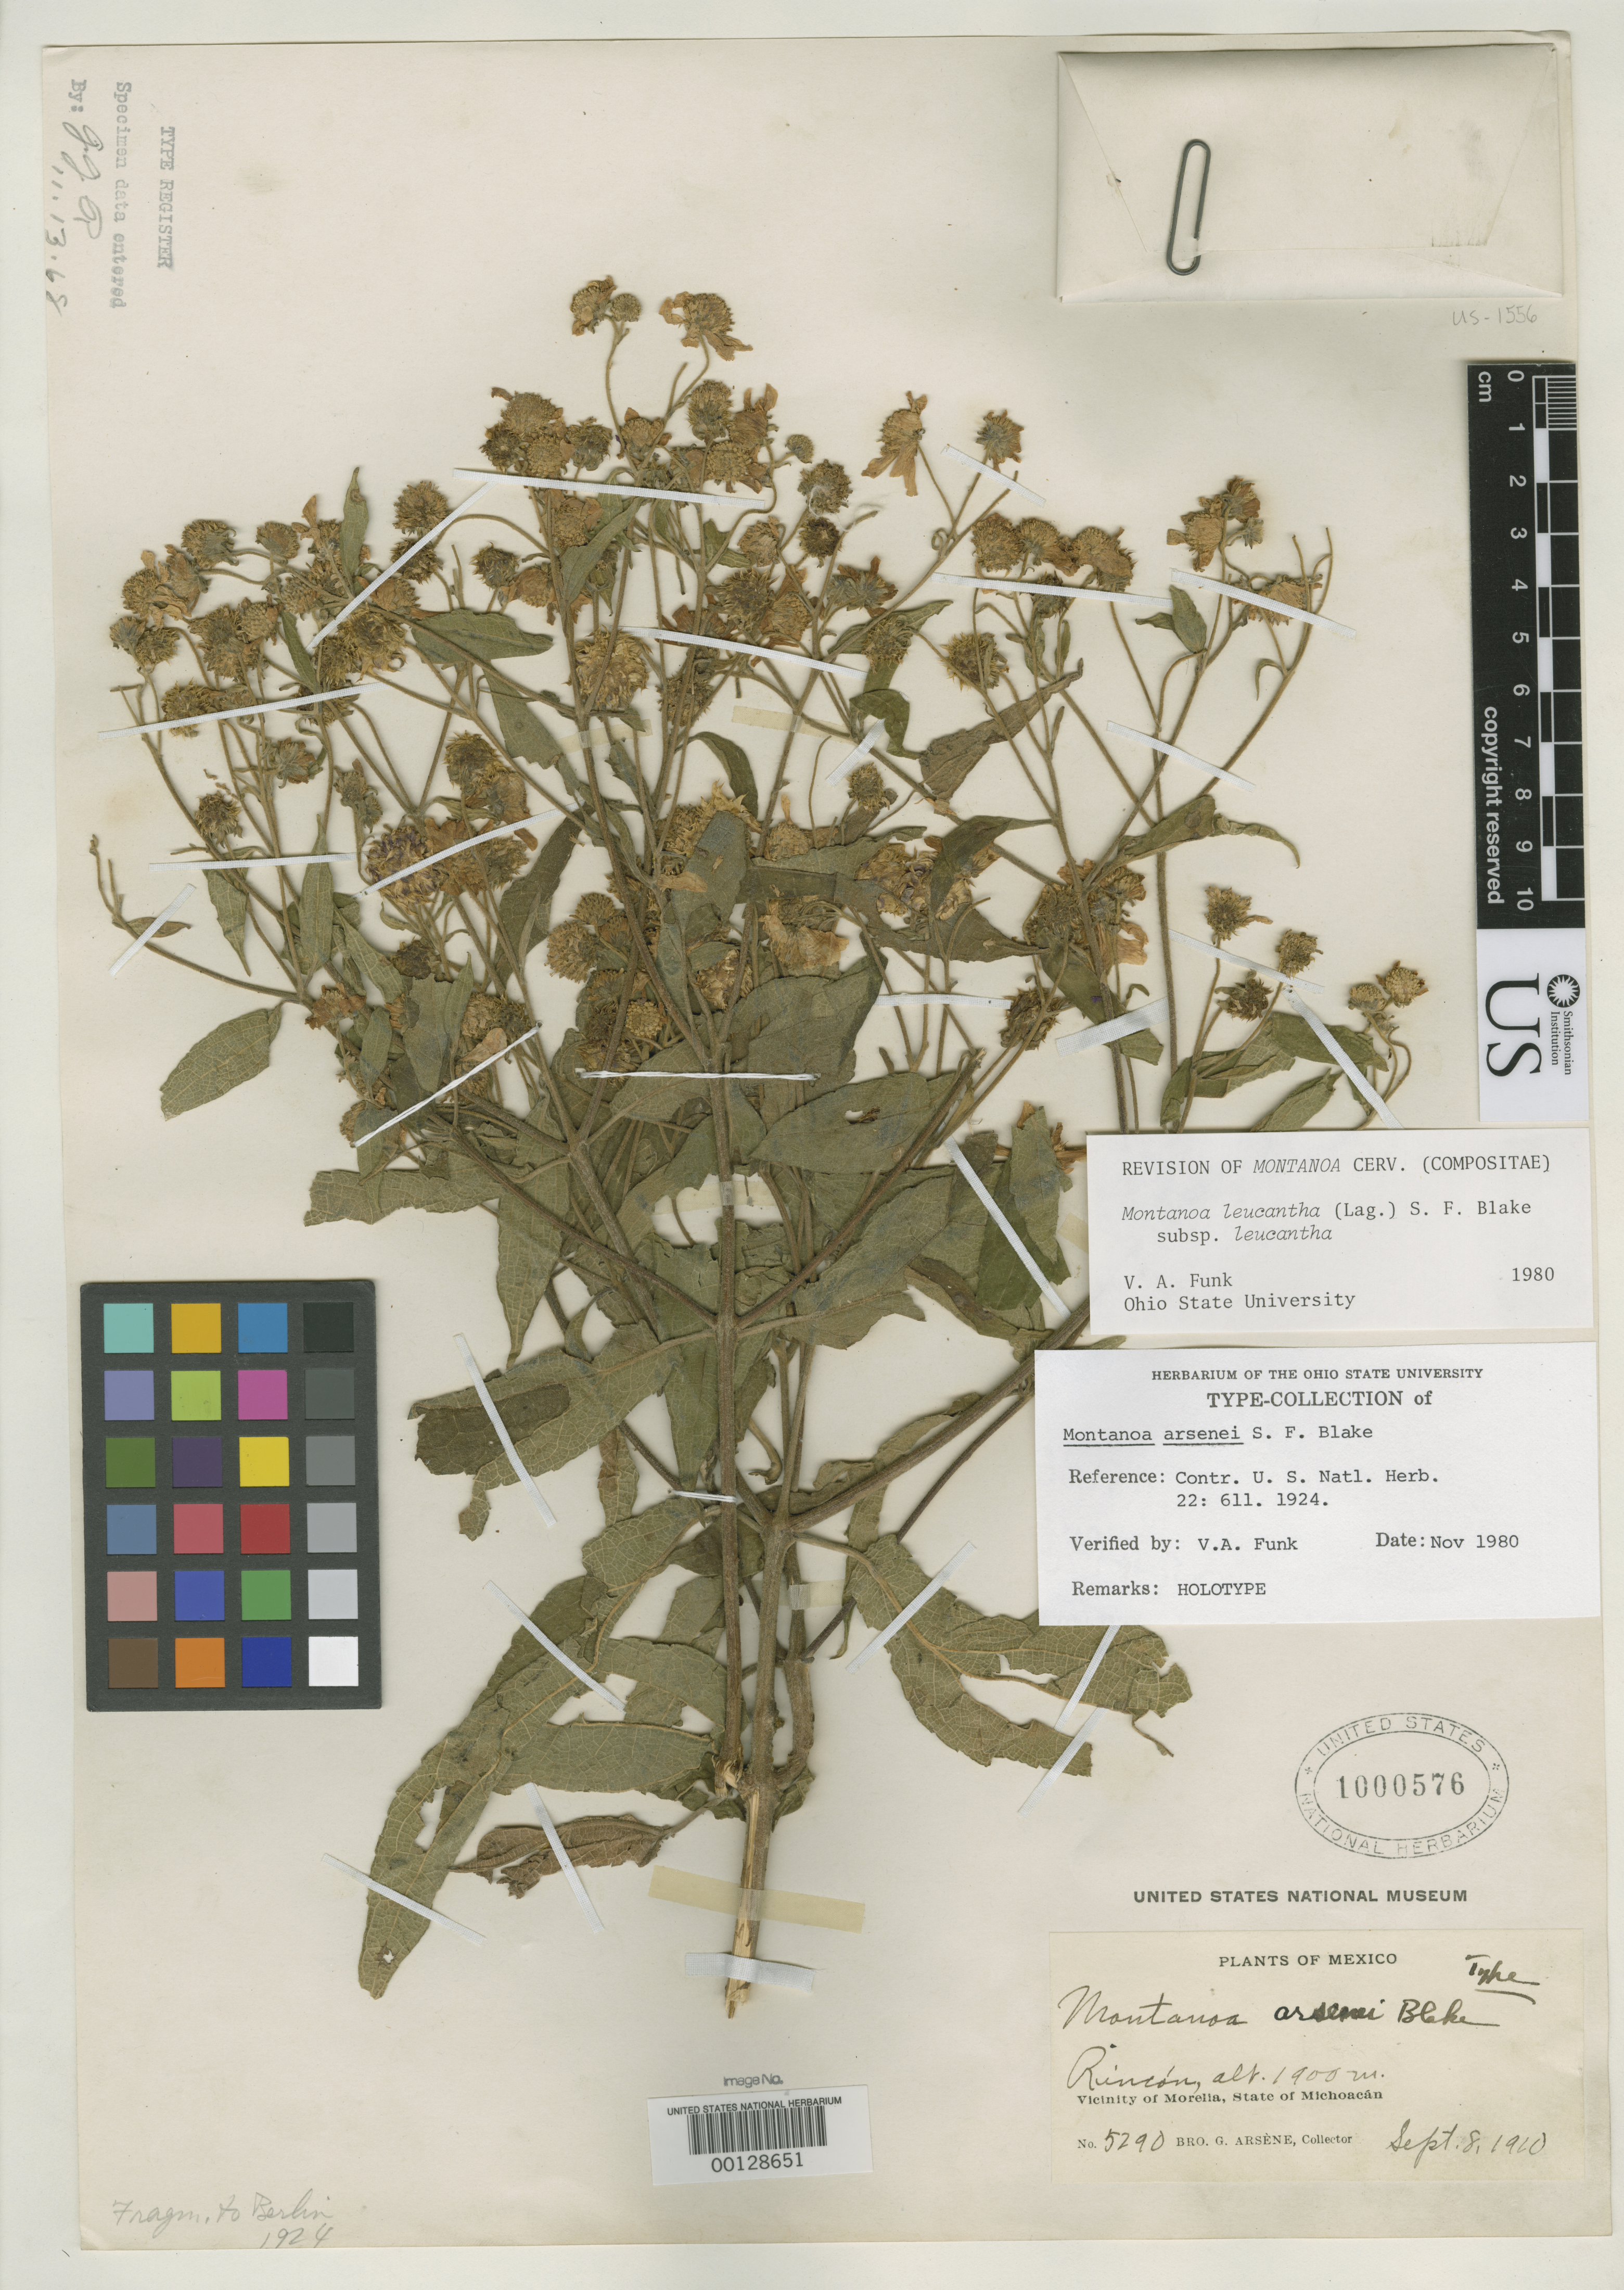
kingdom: Plantae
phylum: Tracheophyta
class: Magnoliopsida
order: Asterales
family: Asteraceae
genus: Montanoa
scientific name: Montanoa arsenei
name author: S.F. Blake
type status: Holotype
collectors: Bro. G. Arsène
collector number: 5290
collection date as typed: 08 Sep 1910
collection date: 1910-09-08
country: Mexico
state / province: Michoacán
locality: Rincon, near Morelia.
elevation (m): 1900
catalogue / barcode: US 1000576